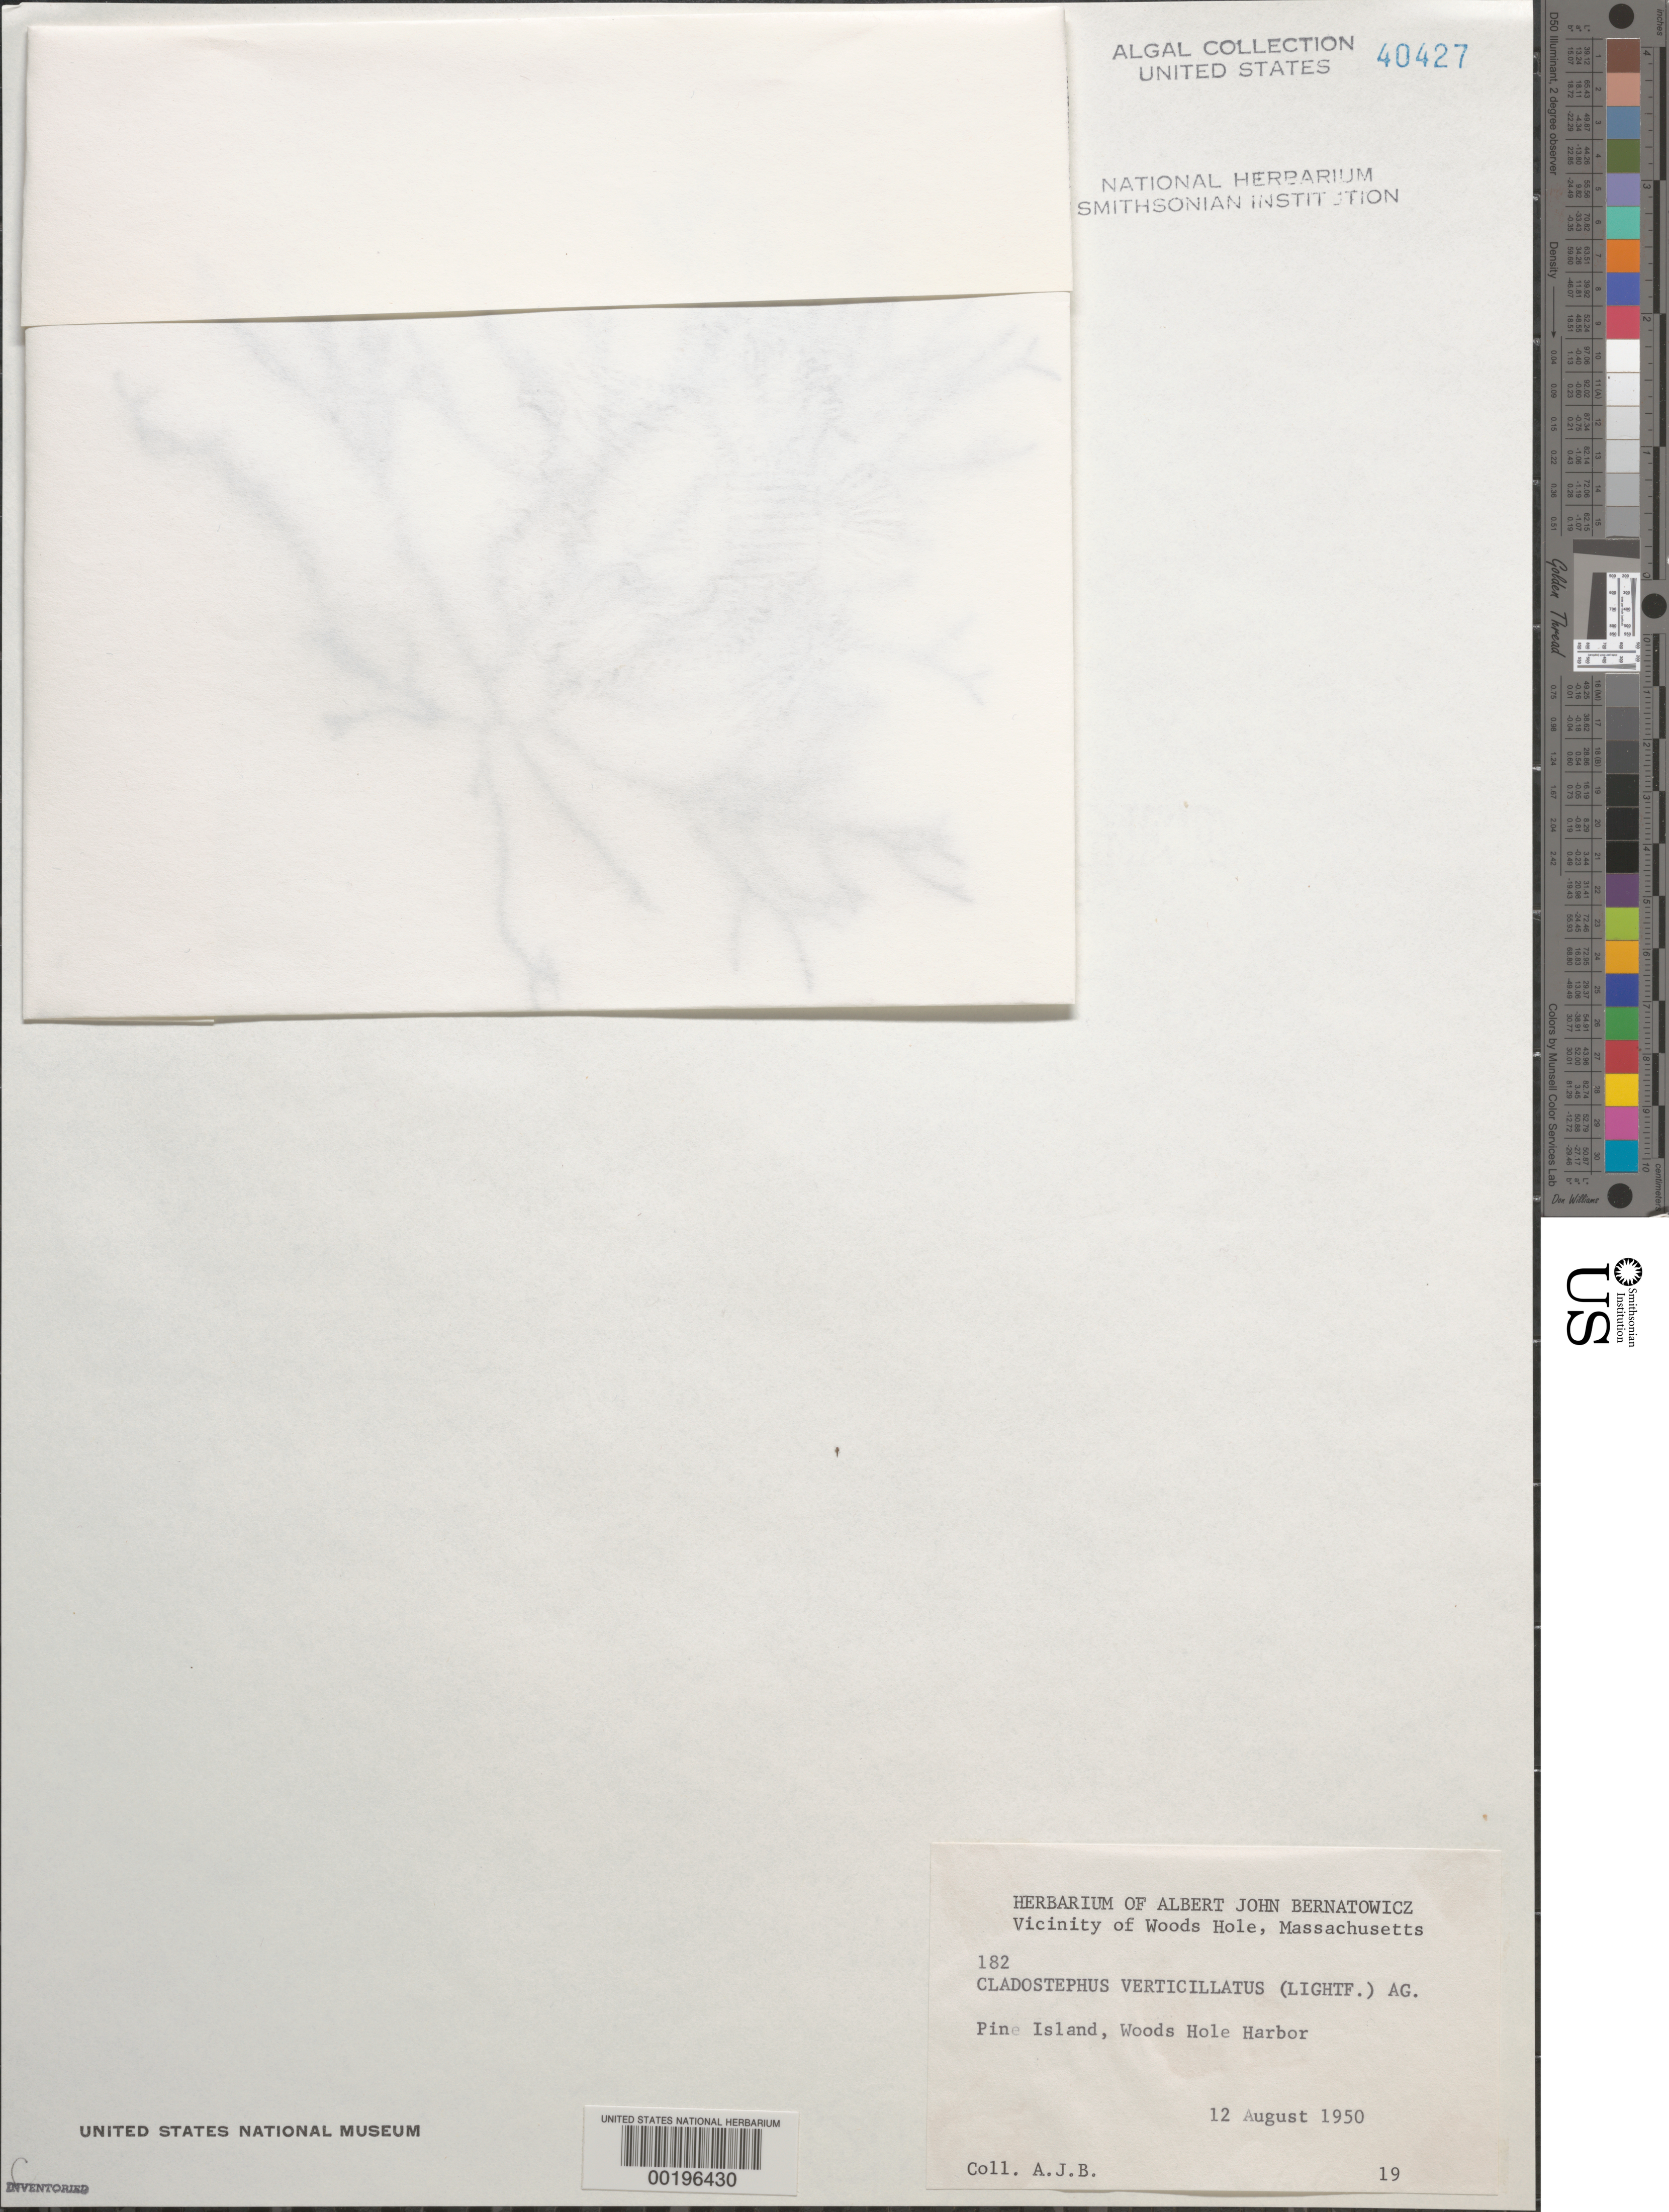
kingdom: Chromista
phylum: Ochrophyta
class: Phaeophyceae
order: Sphacelariales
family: Cladostephaceae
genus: Cladostephus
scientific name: Cladostephus hirsutus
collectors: A. Bernatowicz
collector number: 182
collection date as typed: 12 Aug 1950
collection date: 1950-08-12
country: United States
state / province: Massachusetts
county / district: Dukes County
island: Pine Island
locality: Woods Hole Harbor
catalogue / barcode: US 40427